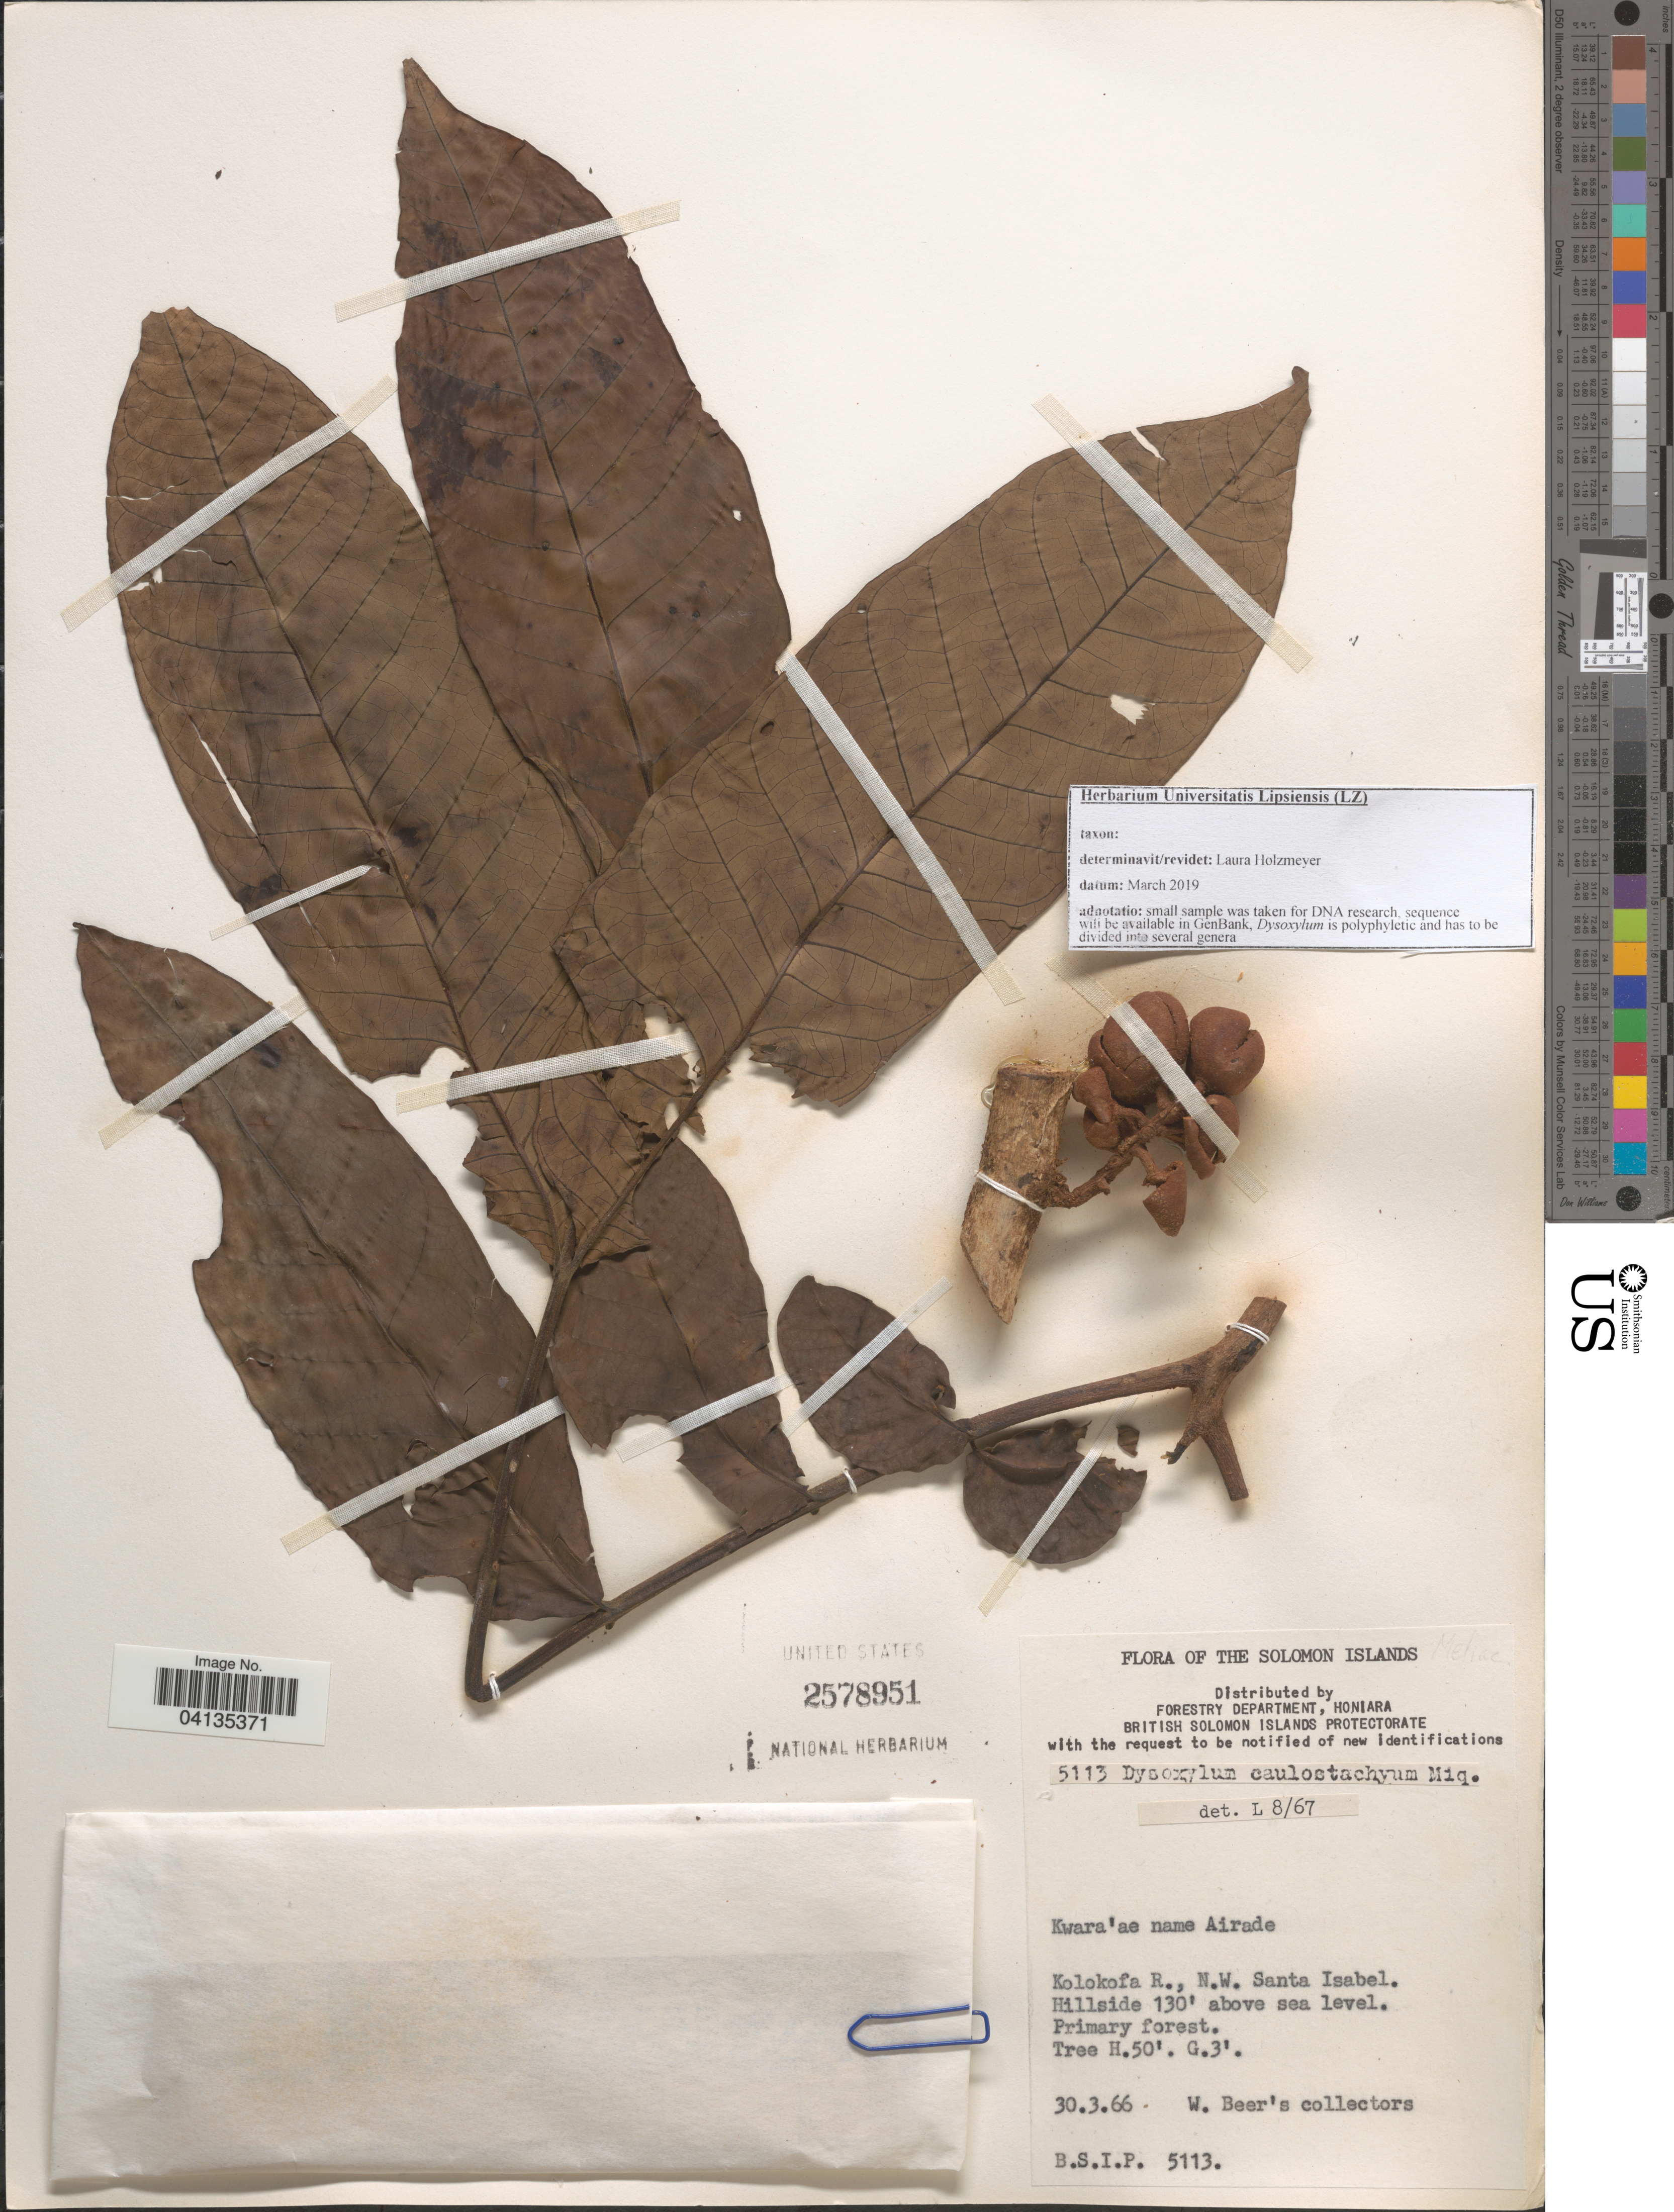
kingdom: Plantae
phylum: Tracheophyta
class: Magnoliopsida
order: Sapindales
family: Meliaceae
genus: Epicharis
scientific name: Epicharis parasitica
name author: (Osbeck) Mabb.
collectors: W. Beer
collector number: B.S.I.P.5113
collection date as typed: Transcribed d/m/y: 30/3/66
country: Solomon Islands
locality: Kolokofa R., N.W. Santa Isabel. Hillside.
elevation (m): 40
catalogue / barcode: US 2578951